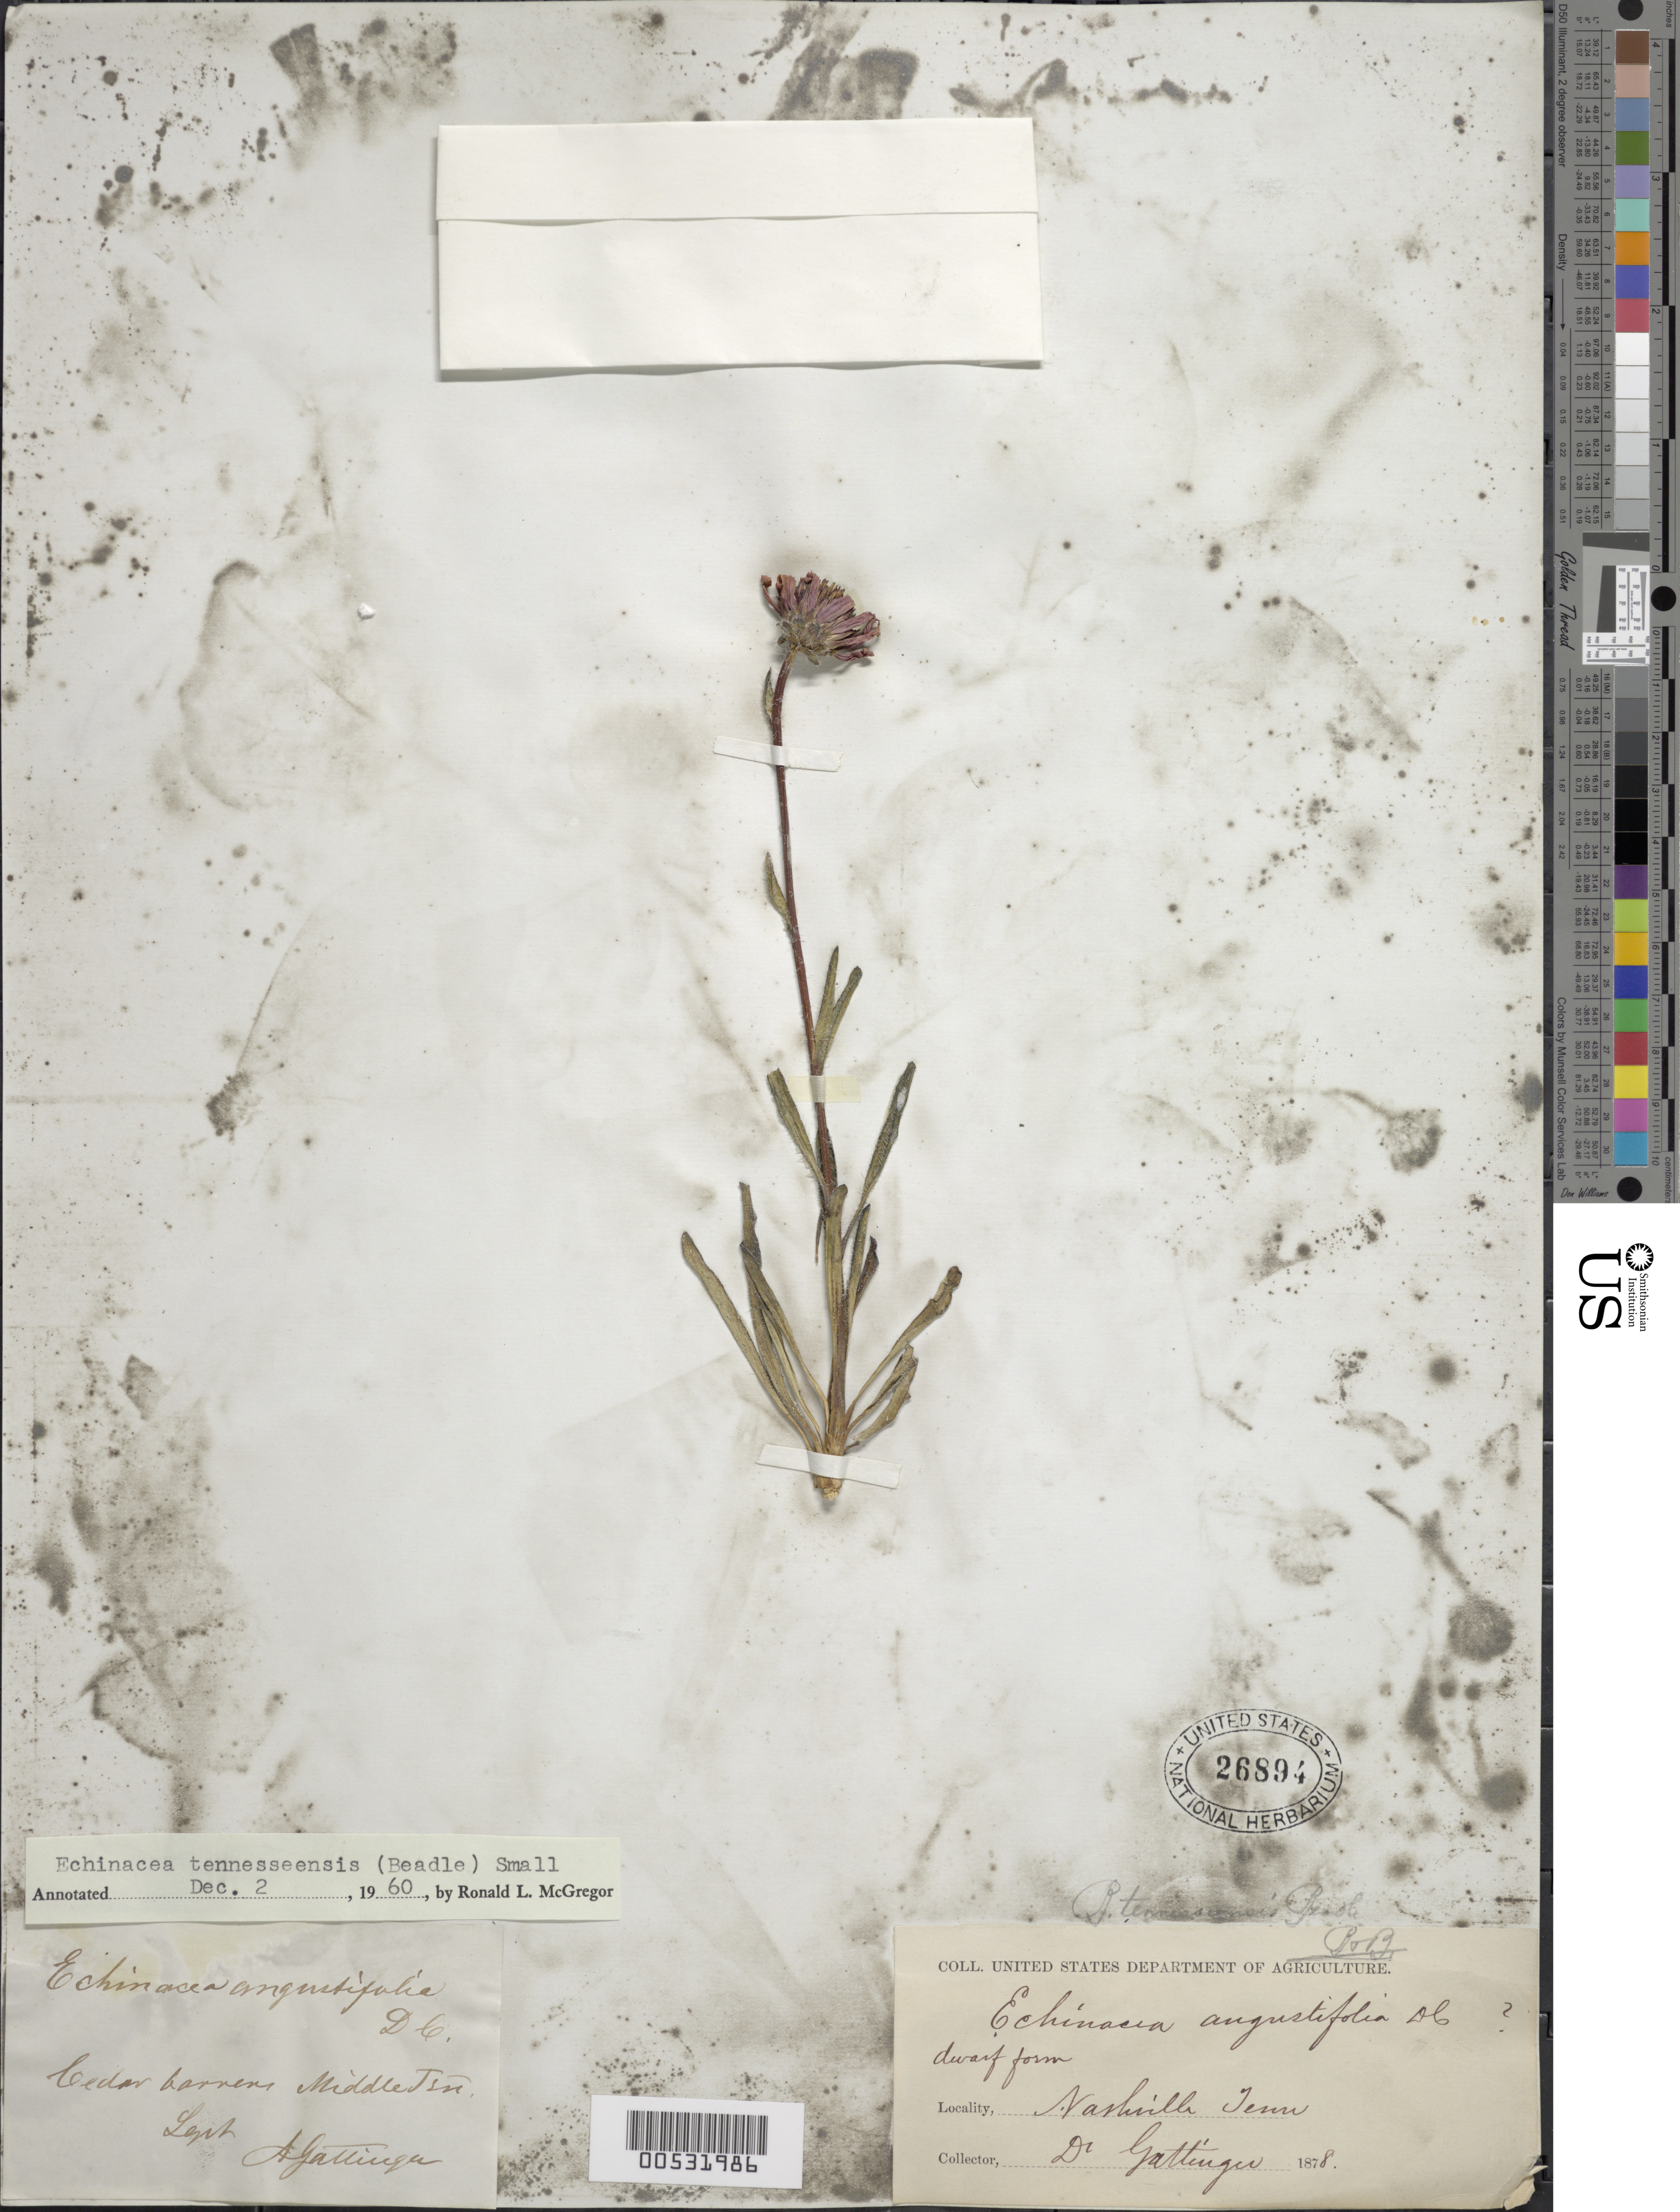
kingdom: Plantae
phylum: Tracheophyta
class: Magnoliopsida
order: Asterales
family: Asteraceae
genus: Echinacea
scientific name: Echinacea tennesseensis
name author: (Beadle) Small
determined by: McGregor, R.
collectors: A. Gattinger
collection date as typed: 1878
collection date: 1878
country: United States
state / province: Tennessee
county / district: Davidson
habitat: Cedar barrens.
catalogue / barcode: US 26894